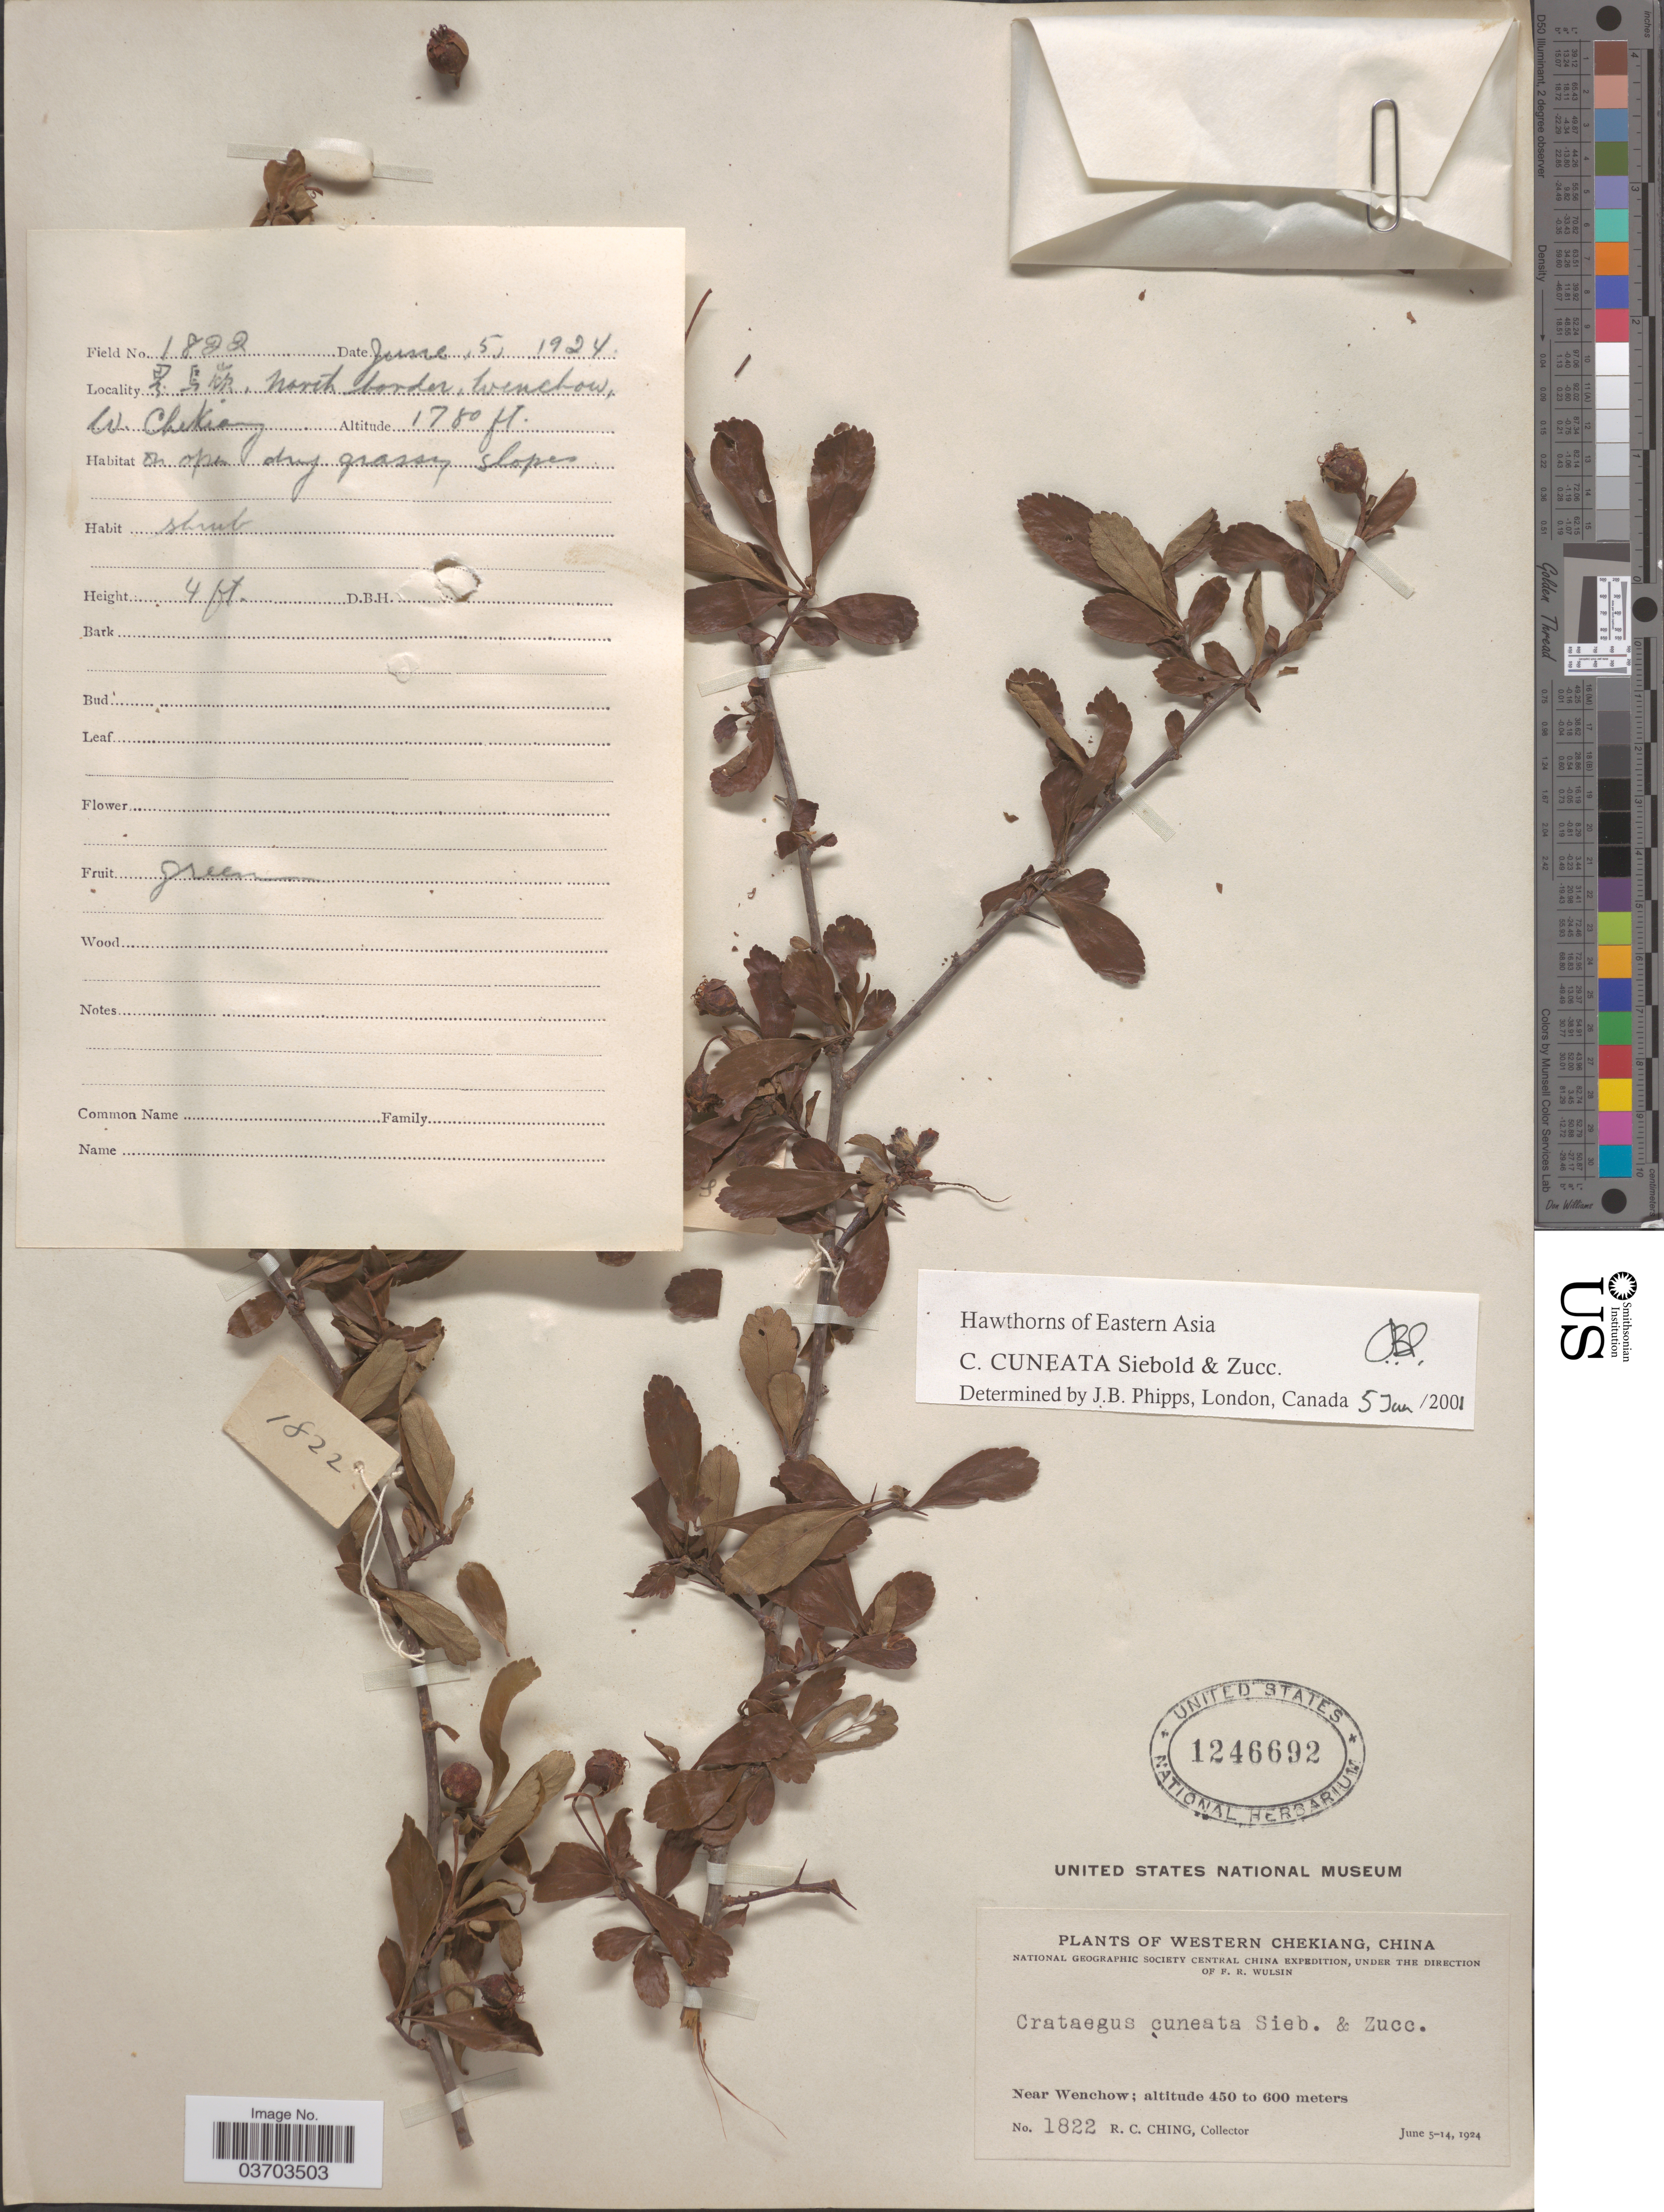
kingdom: Plantae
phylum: Tracheophyta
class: Magnoliopsida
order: Rosales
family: Rosaceae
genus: Crataegus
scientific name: Crataegus cuneata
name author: Siebold & Zucc.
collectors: R. C. Ching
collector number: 1822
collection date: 1924-06-05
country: China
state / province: Zhejiang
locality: Western Chekiang. Near Wenchow. X, North border, Wenchow, W. Chekiang.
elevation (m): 543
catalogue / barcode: US 1246692